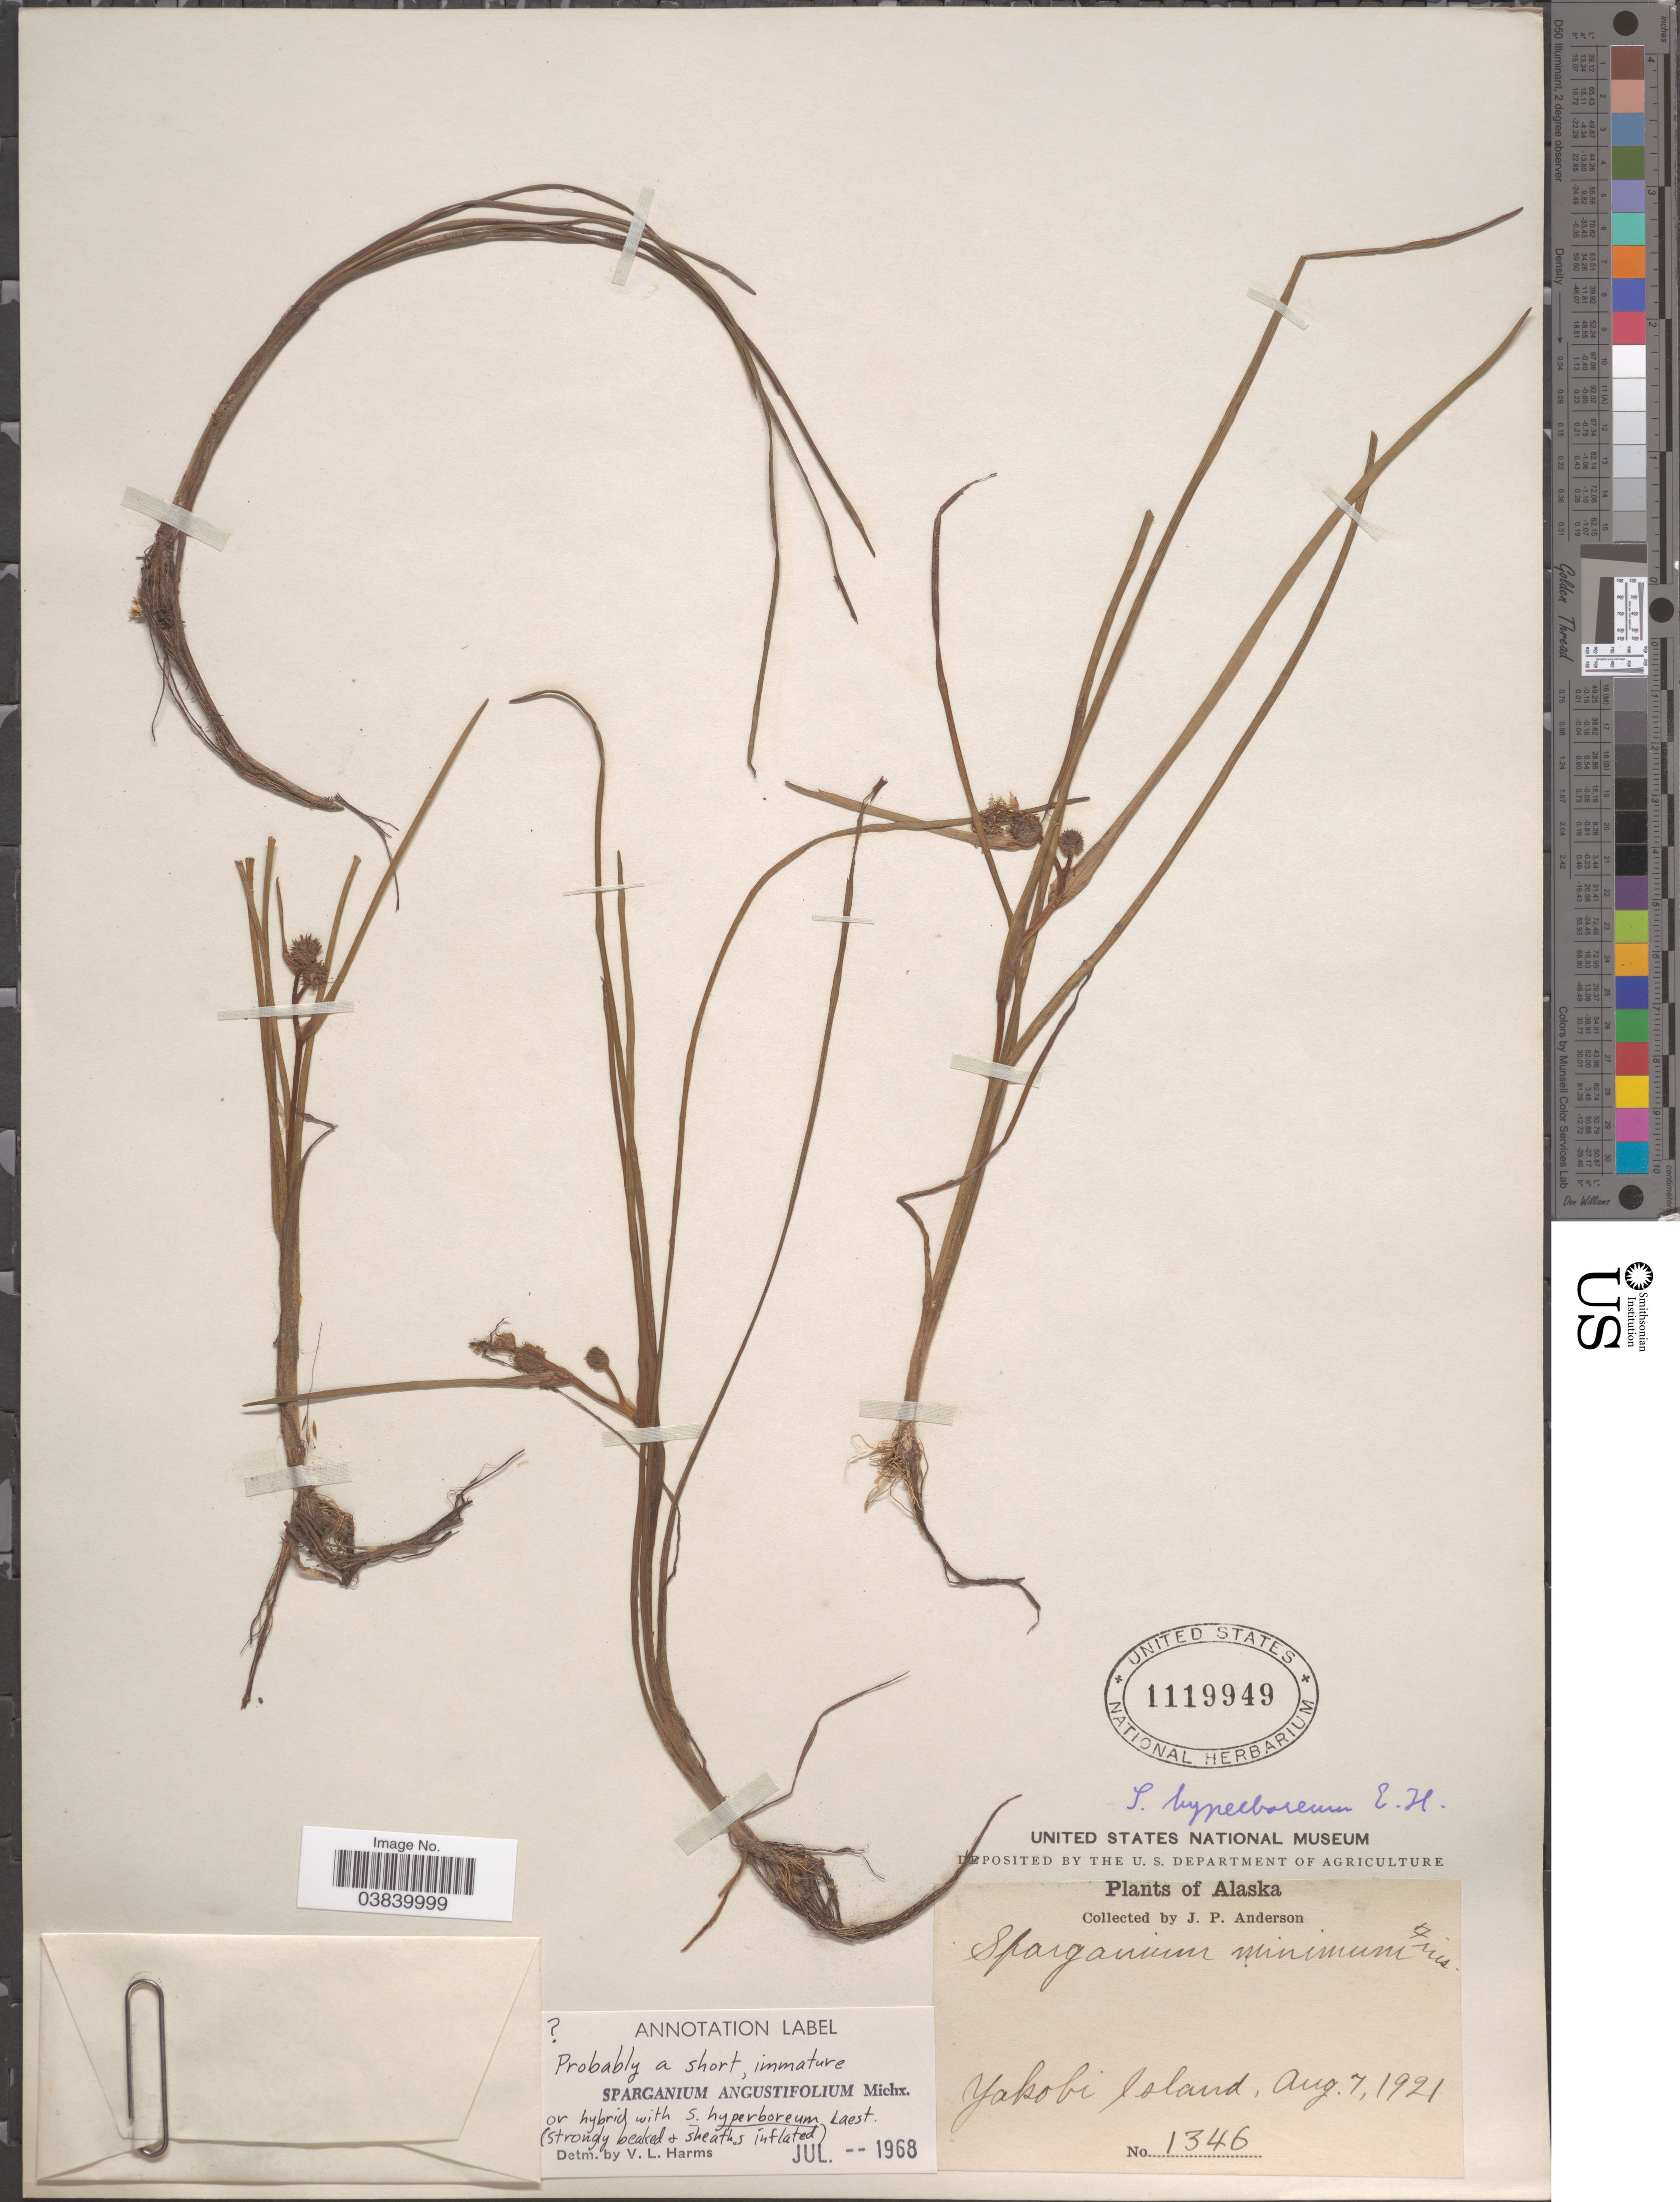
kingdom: Plantae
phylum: Tracheophyta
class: Liliopsida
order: Poales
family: Typhaceae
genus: Sparganium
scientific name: Sparganium angustifolium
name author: Michx.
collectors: J. P. Anderson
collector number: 1346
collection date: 1921-08-07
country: United States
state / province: Alaska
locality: Yakobi Island.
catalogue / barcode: US 1119949